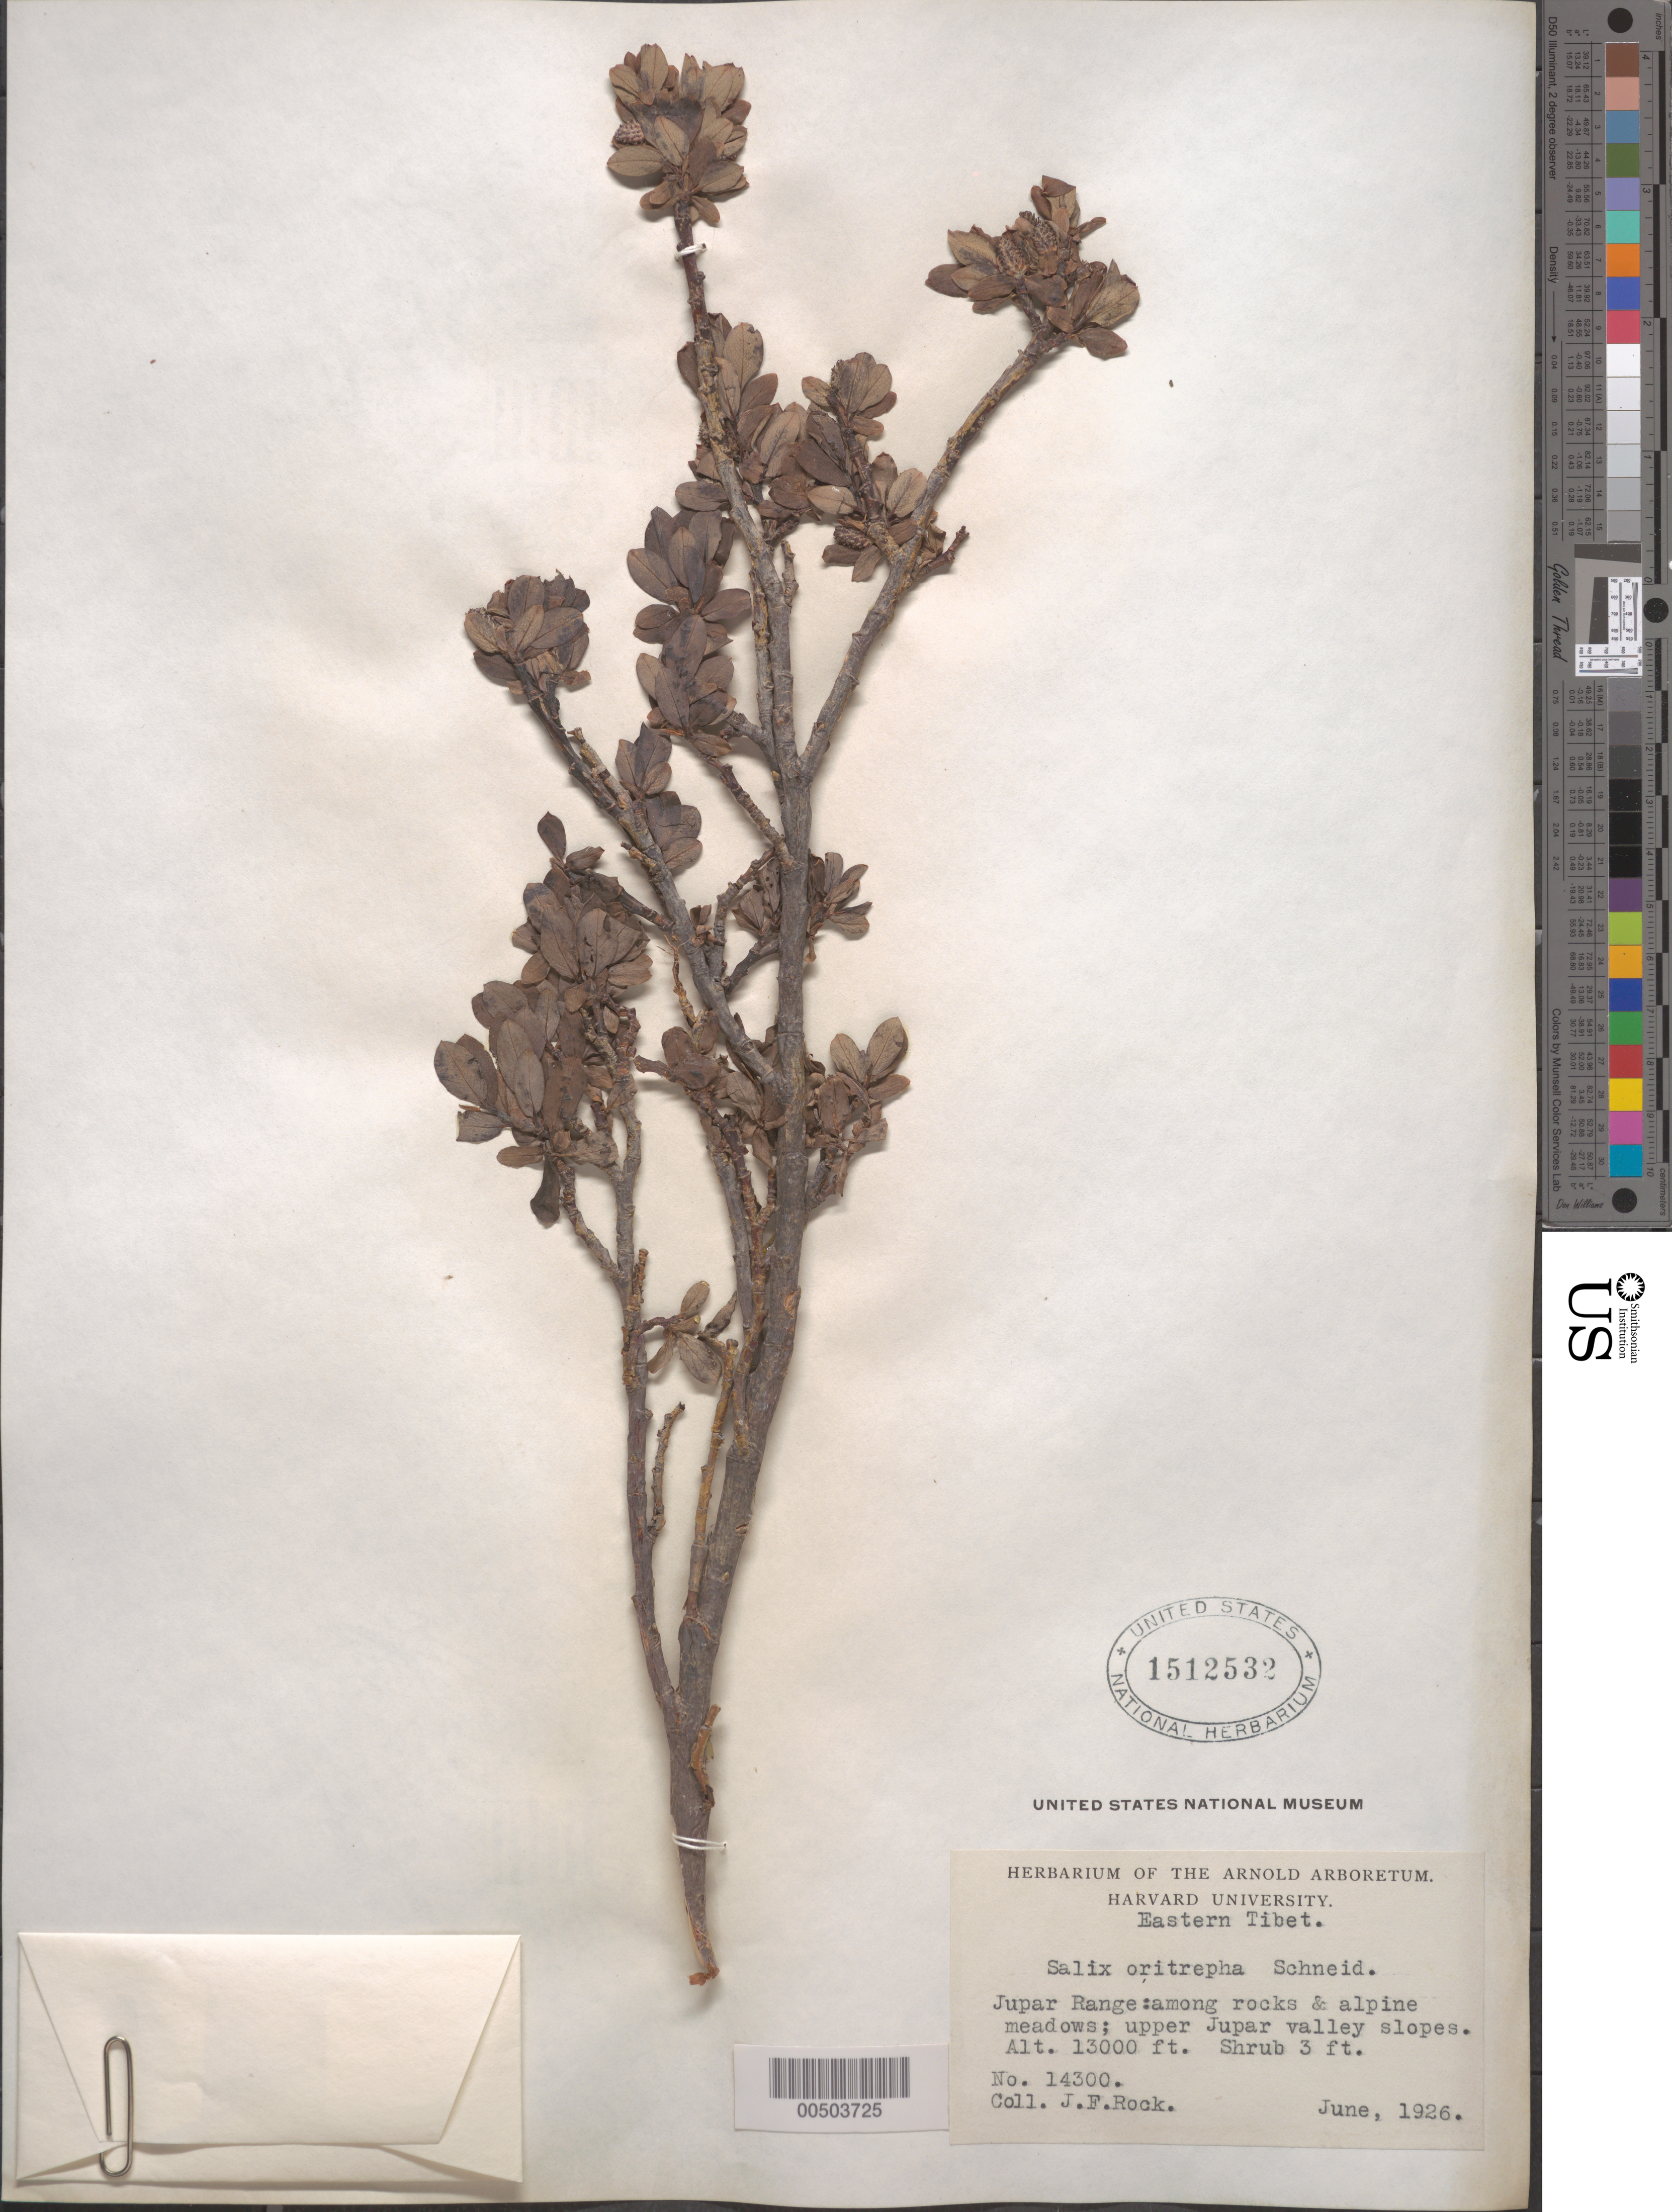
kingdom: Plantae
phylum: Tracheophyta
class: Magnoliopsida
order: Malpighiales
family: Salicaceae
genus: Salix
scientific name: Salix oritrepha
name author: C.K. Schneid.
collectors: J. F. Rock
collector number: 14300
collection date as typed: Jun 1926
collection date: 1926-06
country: China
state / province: Xizang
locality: Jupar Range: among rocks & alpine meadows; upper Jupar valley slopes. Eastern Tibet.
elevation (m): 3962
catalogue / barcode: US 1512532